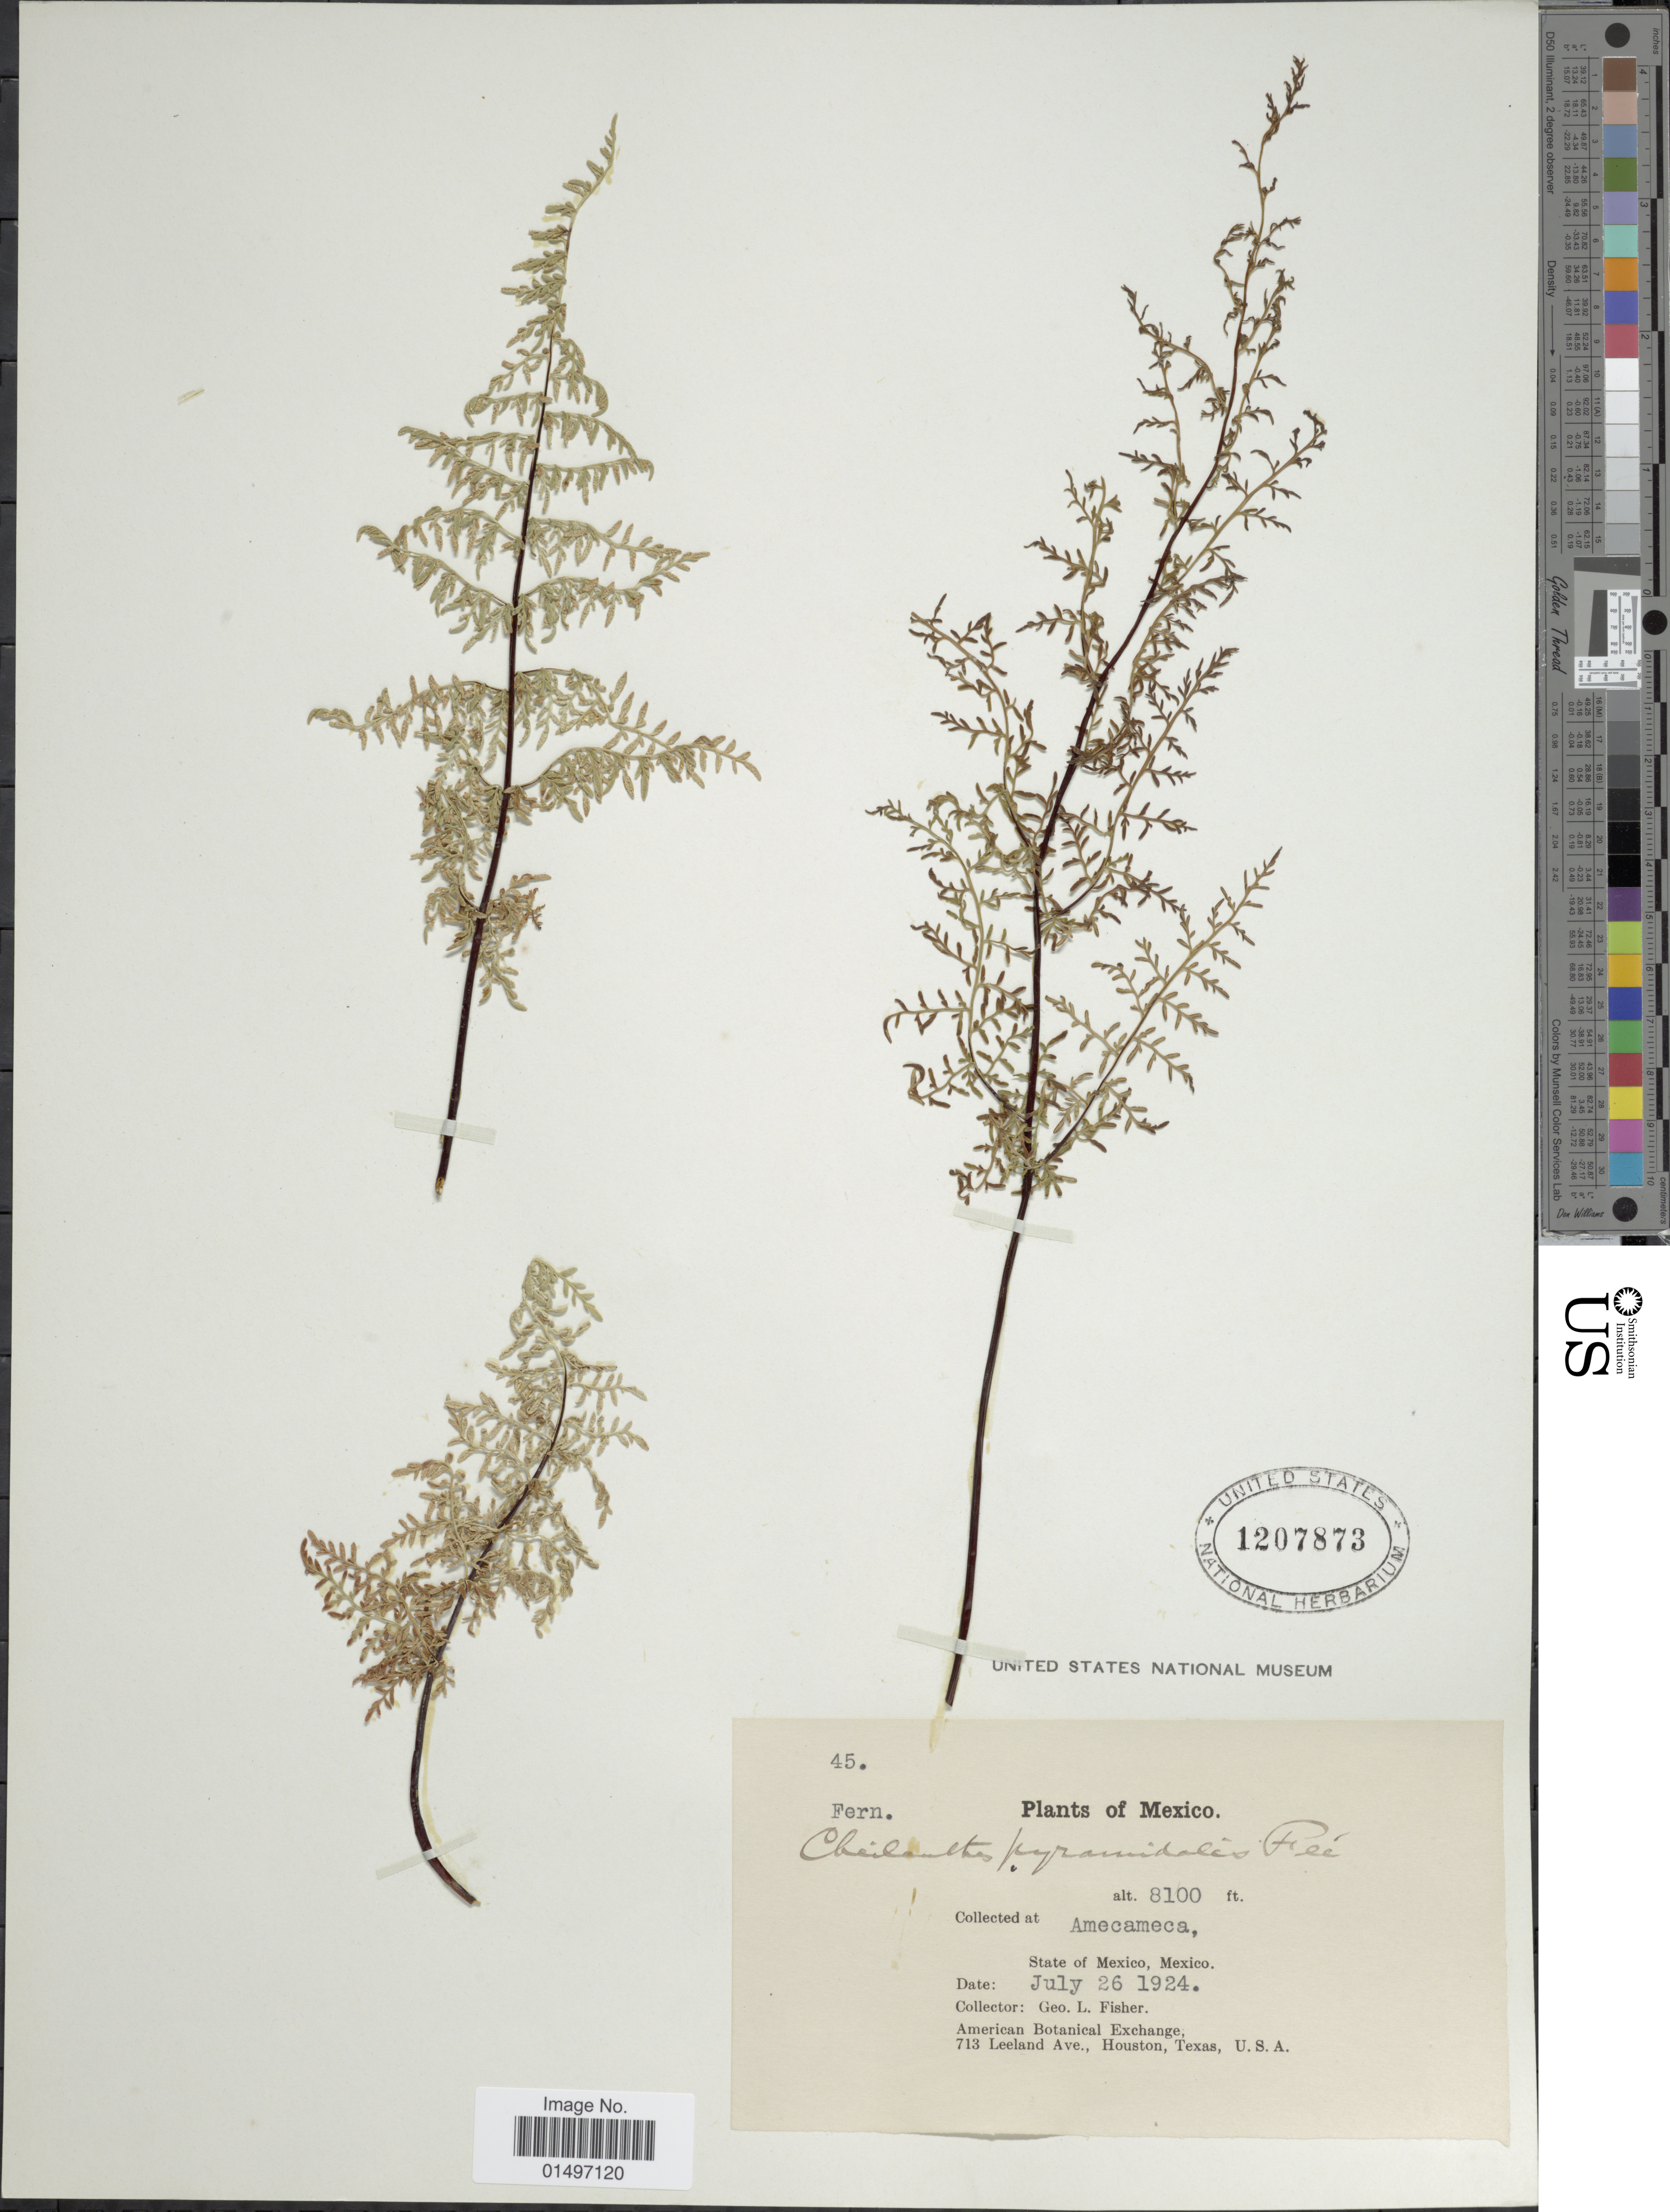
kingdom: Plantae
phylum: Tracheophyta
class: Polypodiopsida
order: Polypodiales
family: Pteridaceae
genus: Gaga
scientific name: Gaga hirsuta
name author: (Link) Fay W. Li & Windham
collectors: G. L. Fisher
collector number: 45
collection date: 1924-07-26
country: Mexico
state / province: México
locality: Mexico, Amecameca.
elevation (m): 2469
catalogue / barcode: US 1207873